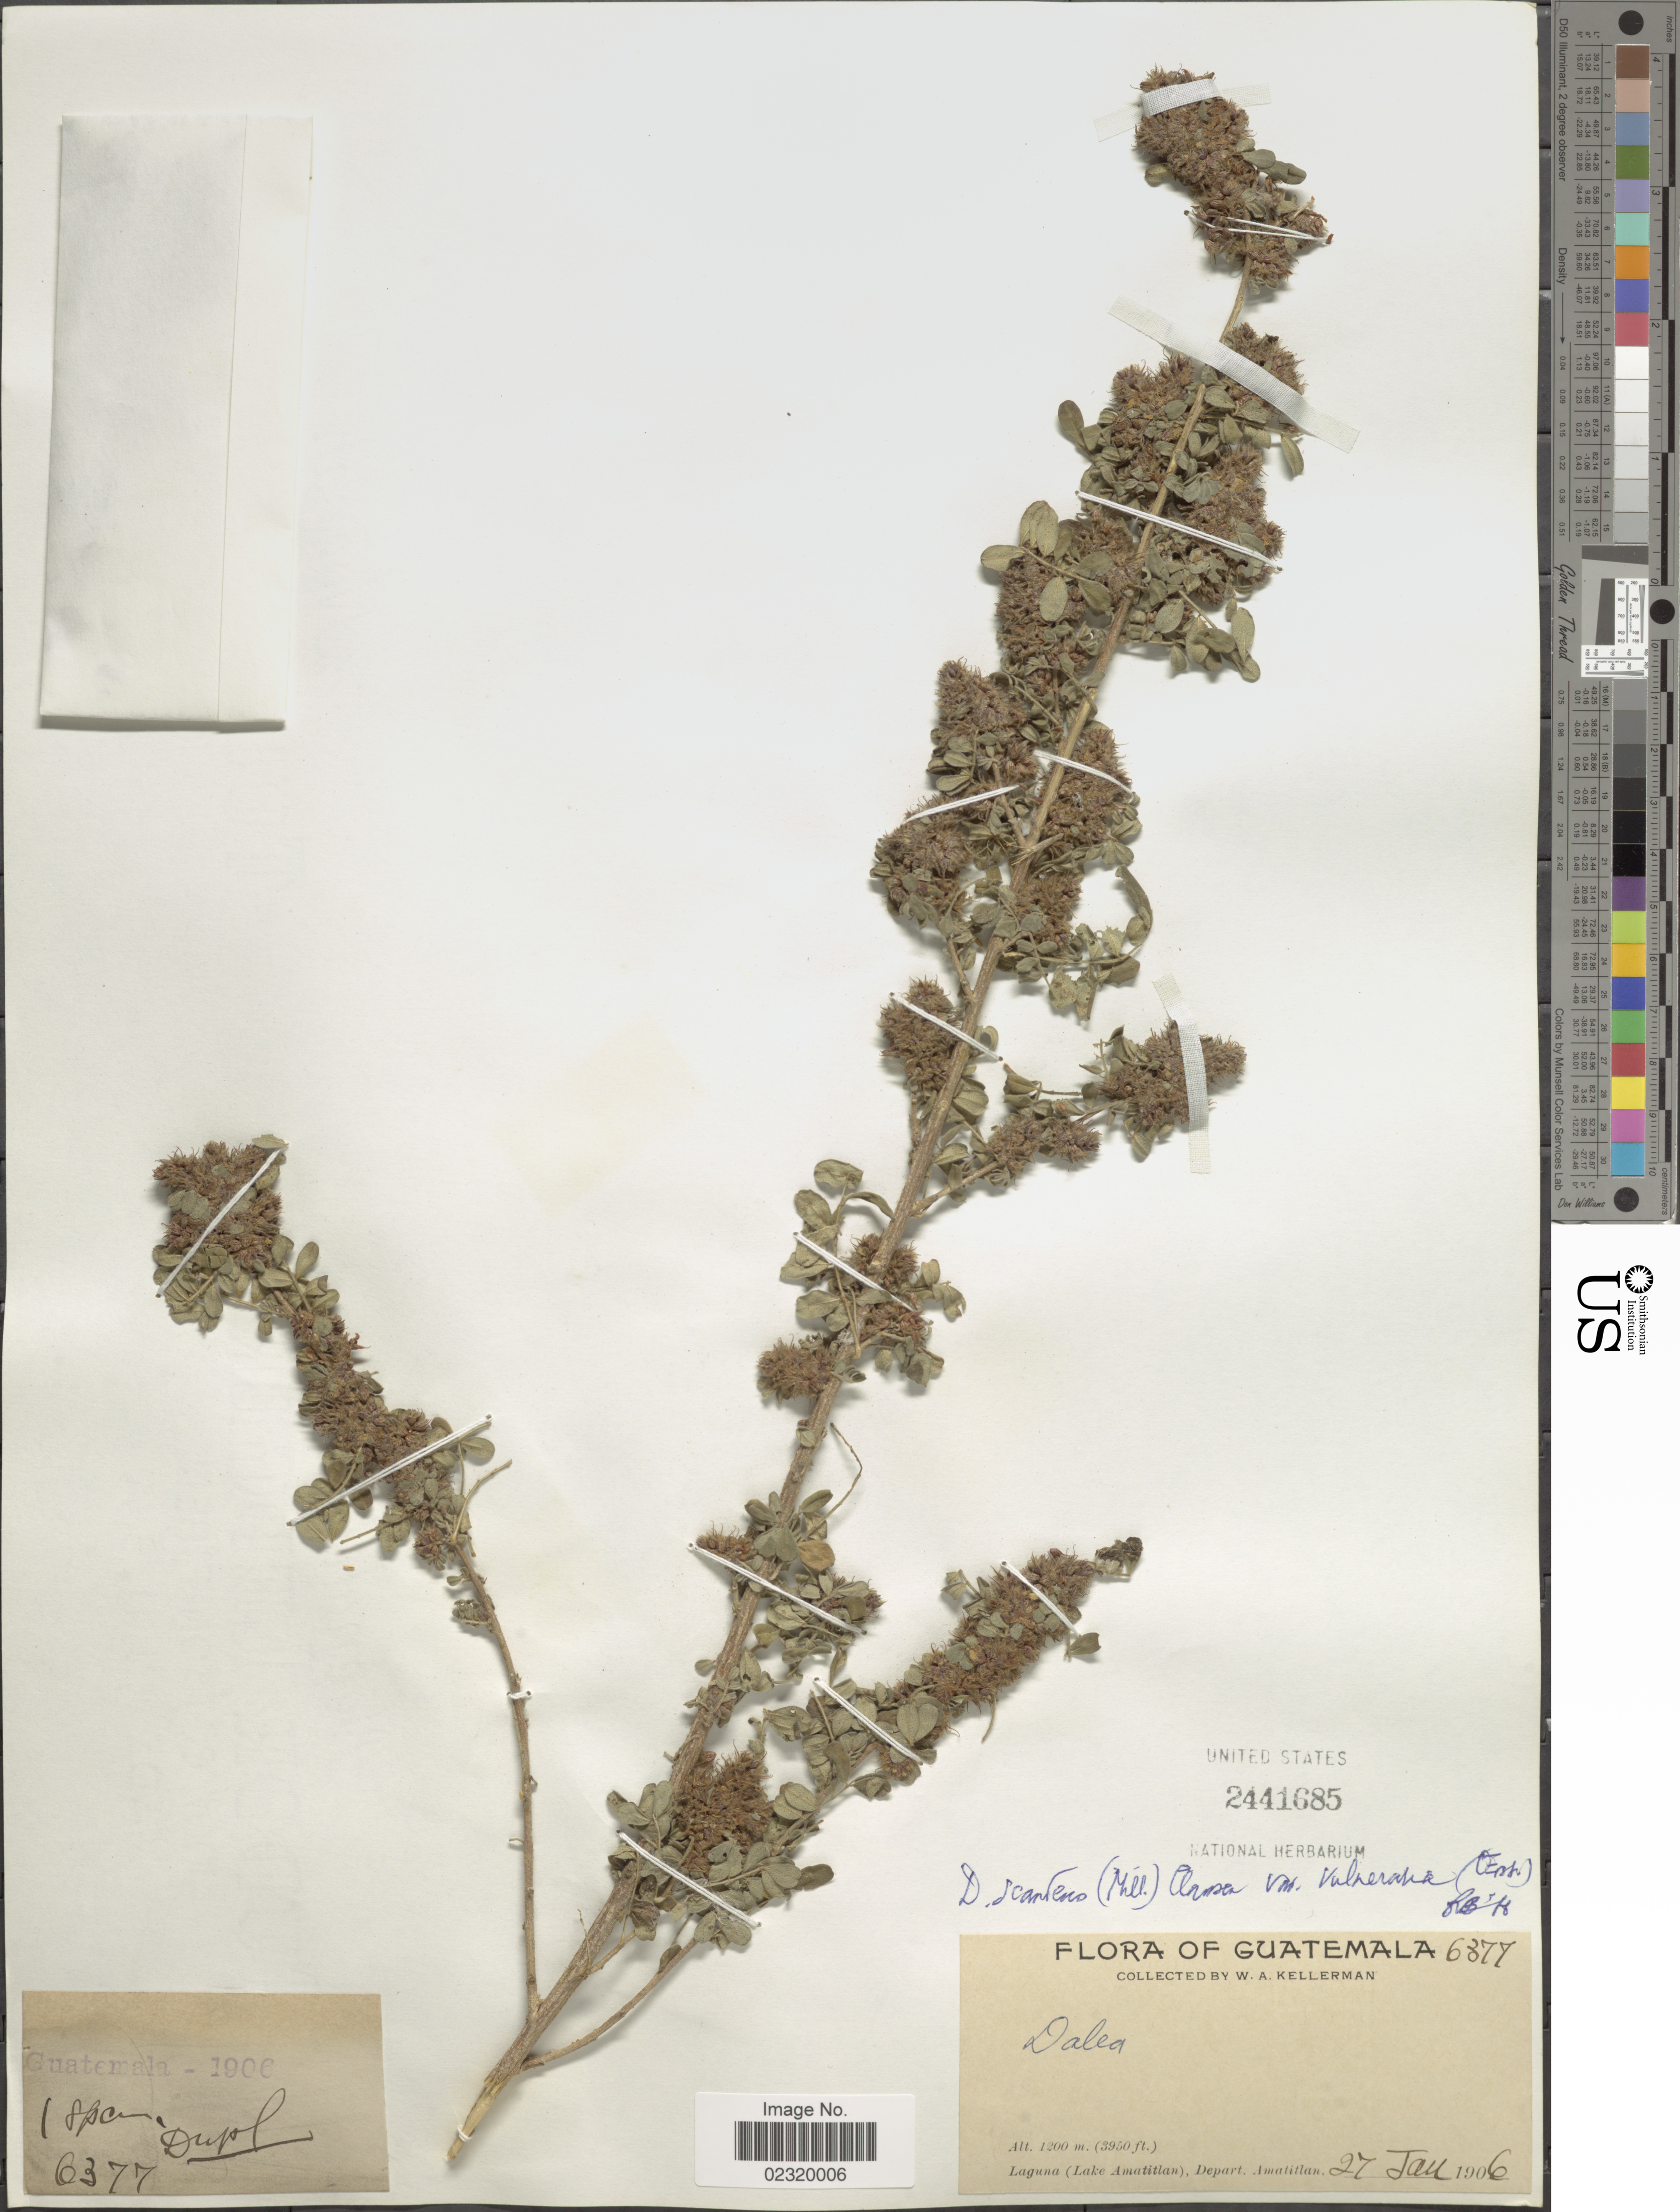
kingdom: Plantae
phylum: Tracheophyta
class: Magnoliopsida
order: Fabales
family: Fabaceae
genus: Dalea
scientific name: Dalea scandens var. vulneraria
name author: (Oerst.) Barneby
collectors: W. Kellerman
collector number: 6377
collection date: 1906-01-27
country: Guatemala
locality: Laguna (Lake Amatitlan), Depart. Amatitlan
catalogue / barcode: US 2441685